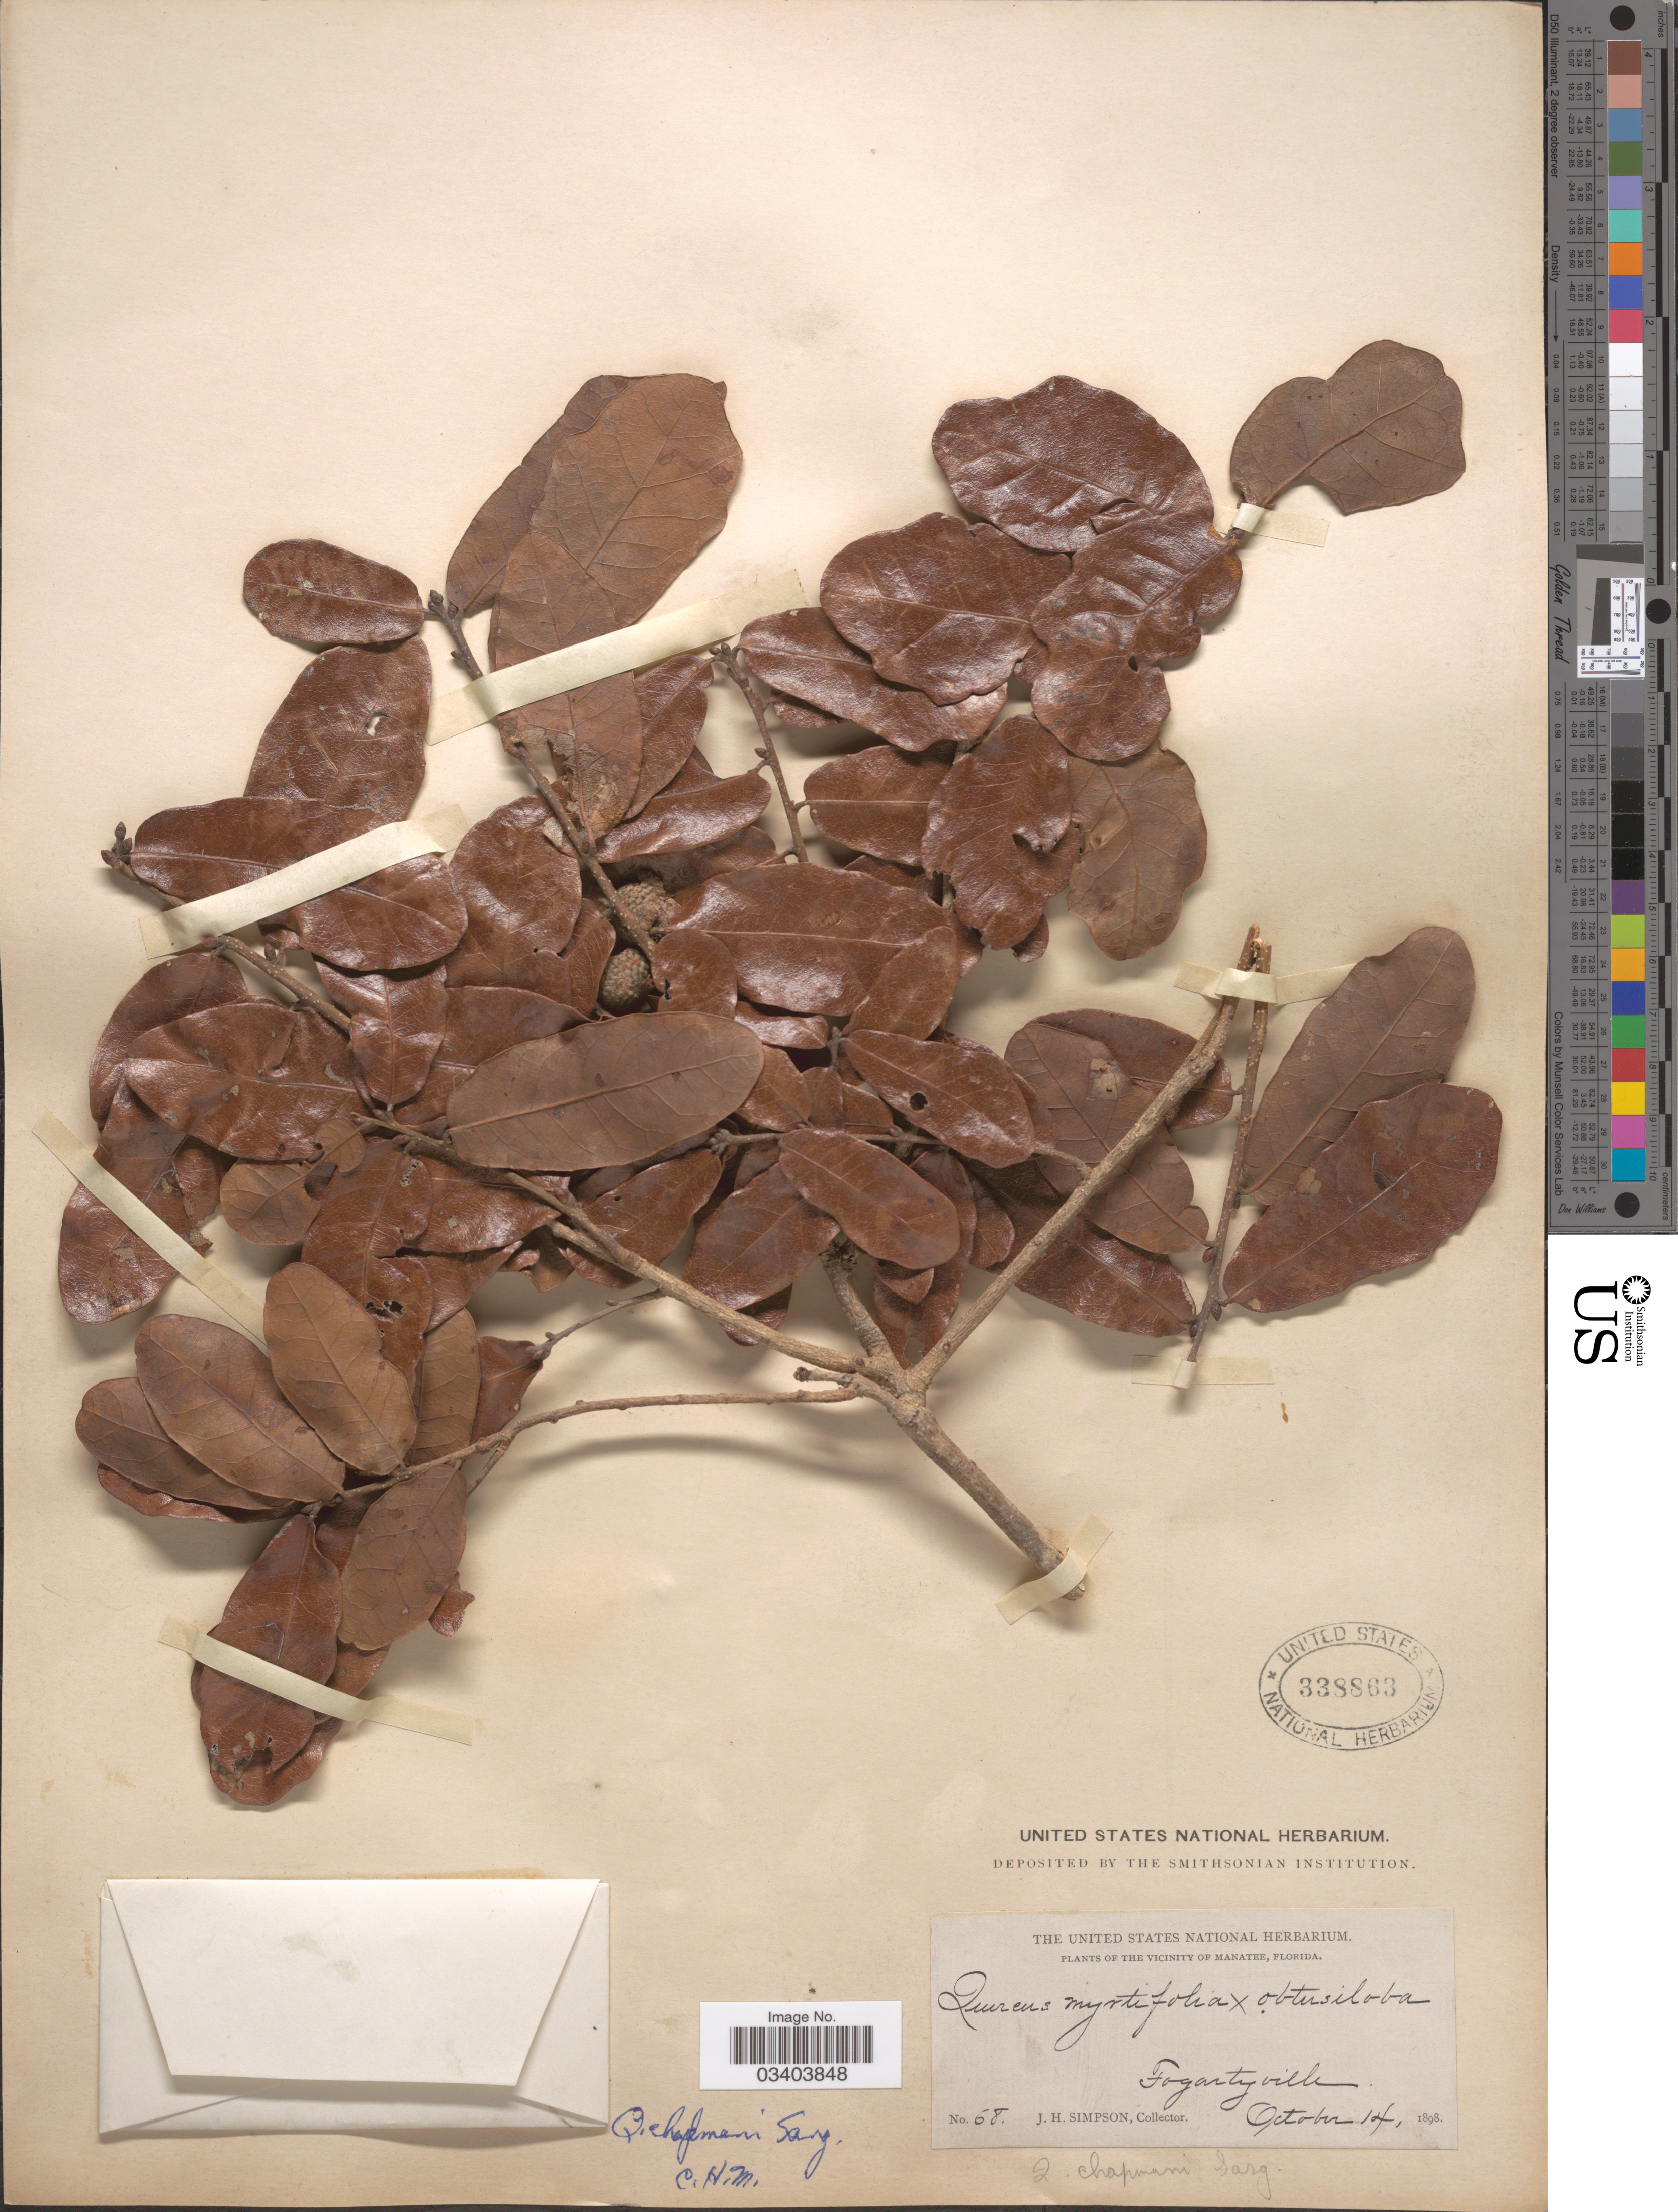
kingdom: Plantae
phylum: Tracheophyta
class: Magnoliopsida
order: Fagales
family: Fagaceae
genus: Quercus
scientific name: Quercus chapmanii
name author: Sarg.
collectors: J. H. Simpson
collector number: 68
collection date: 1898-10-14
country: United States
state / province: Florida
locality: Vicinity of Manatee. Fogartyville.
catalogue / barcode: US 338863